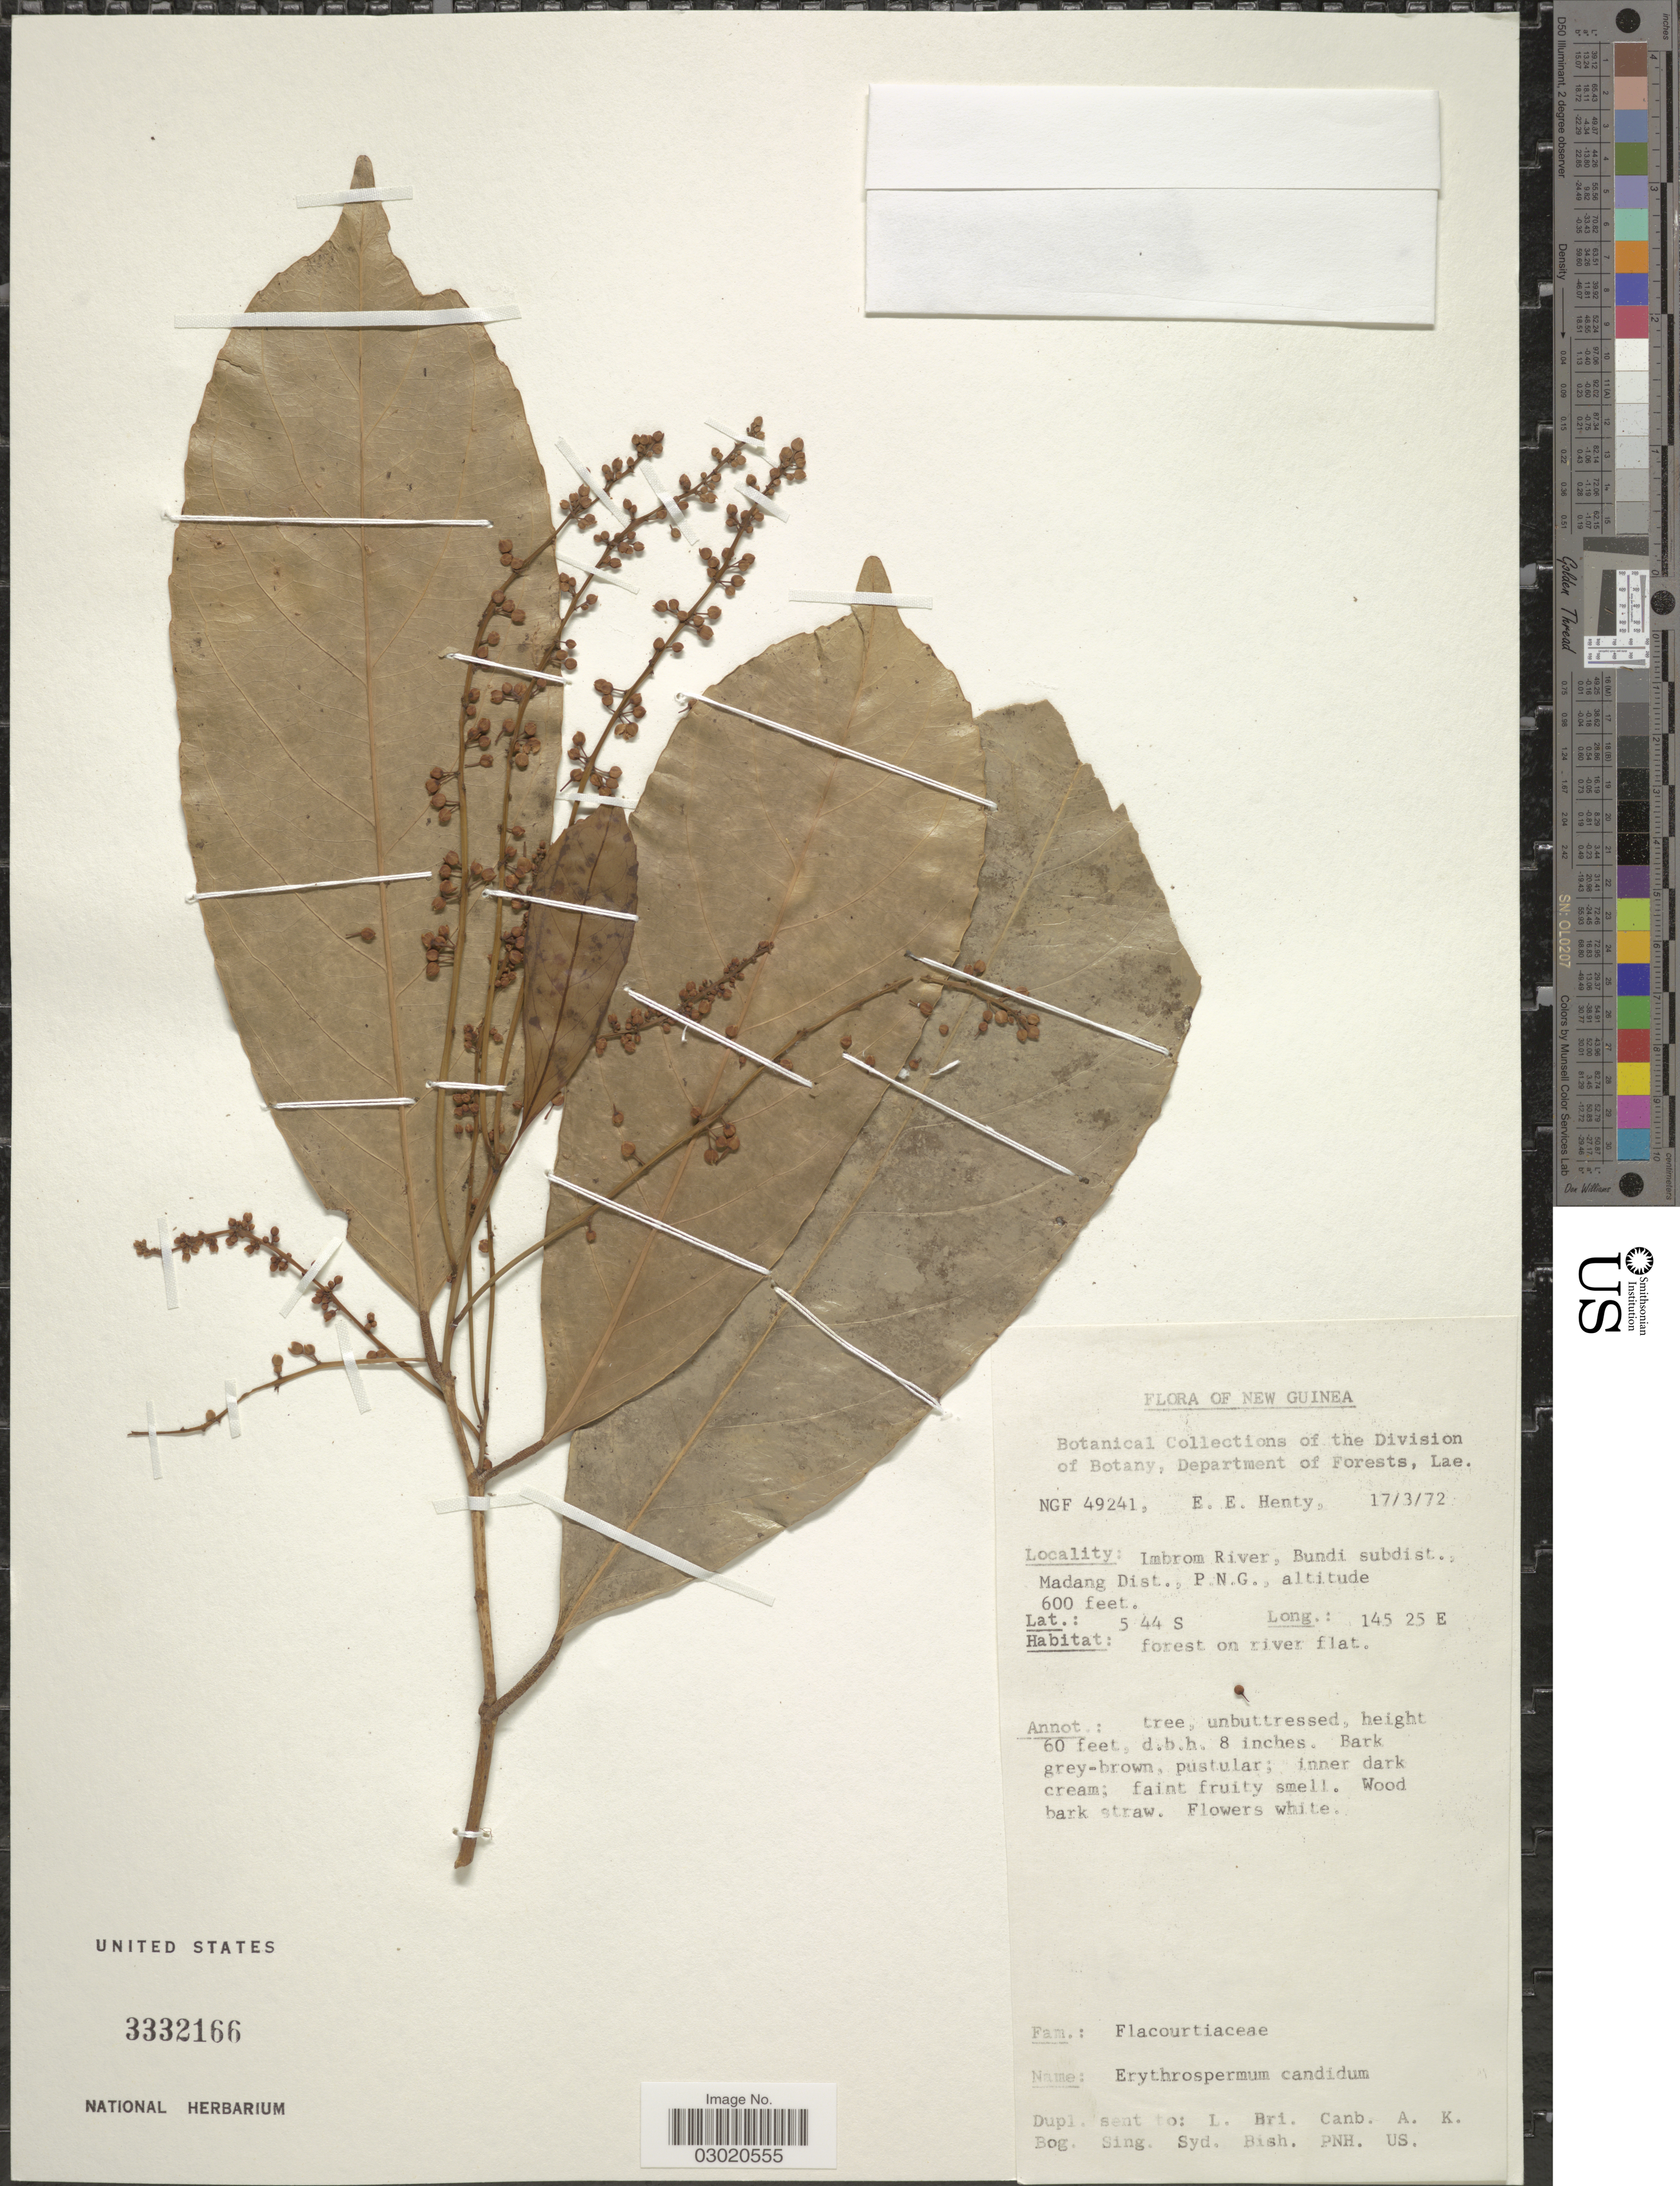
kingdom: Plantae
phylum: Tracheophyta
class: Magnoliopsida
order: Malpighiales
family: Achariaceae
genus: Erythrospermum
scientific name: Erythrospermum candidum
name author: (Becc.) Becc.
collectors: E. Henty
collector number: NGF49241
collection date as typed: Transcribed d/m/y: 17/3/72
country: Papua New Guinea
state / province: Madang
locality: New Guinea, Imbrom River, Bundi subdist., Madang Dist., P.N.G.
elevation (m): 183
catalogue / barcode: US 3332166